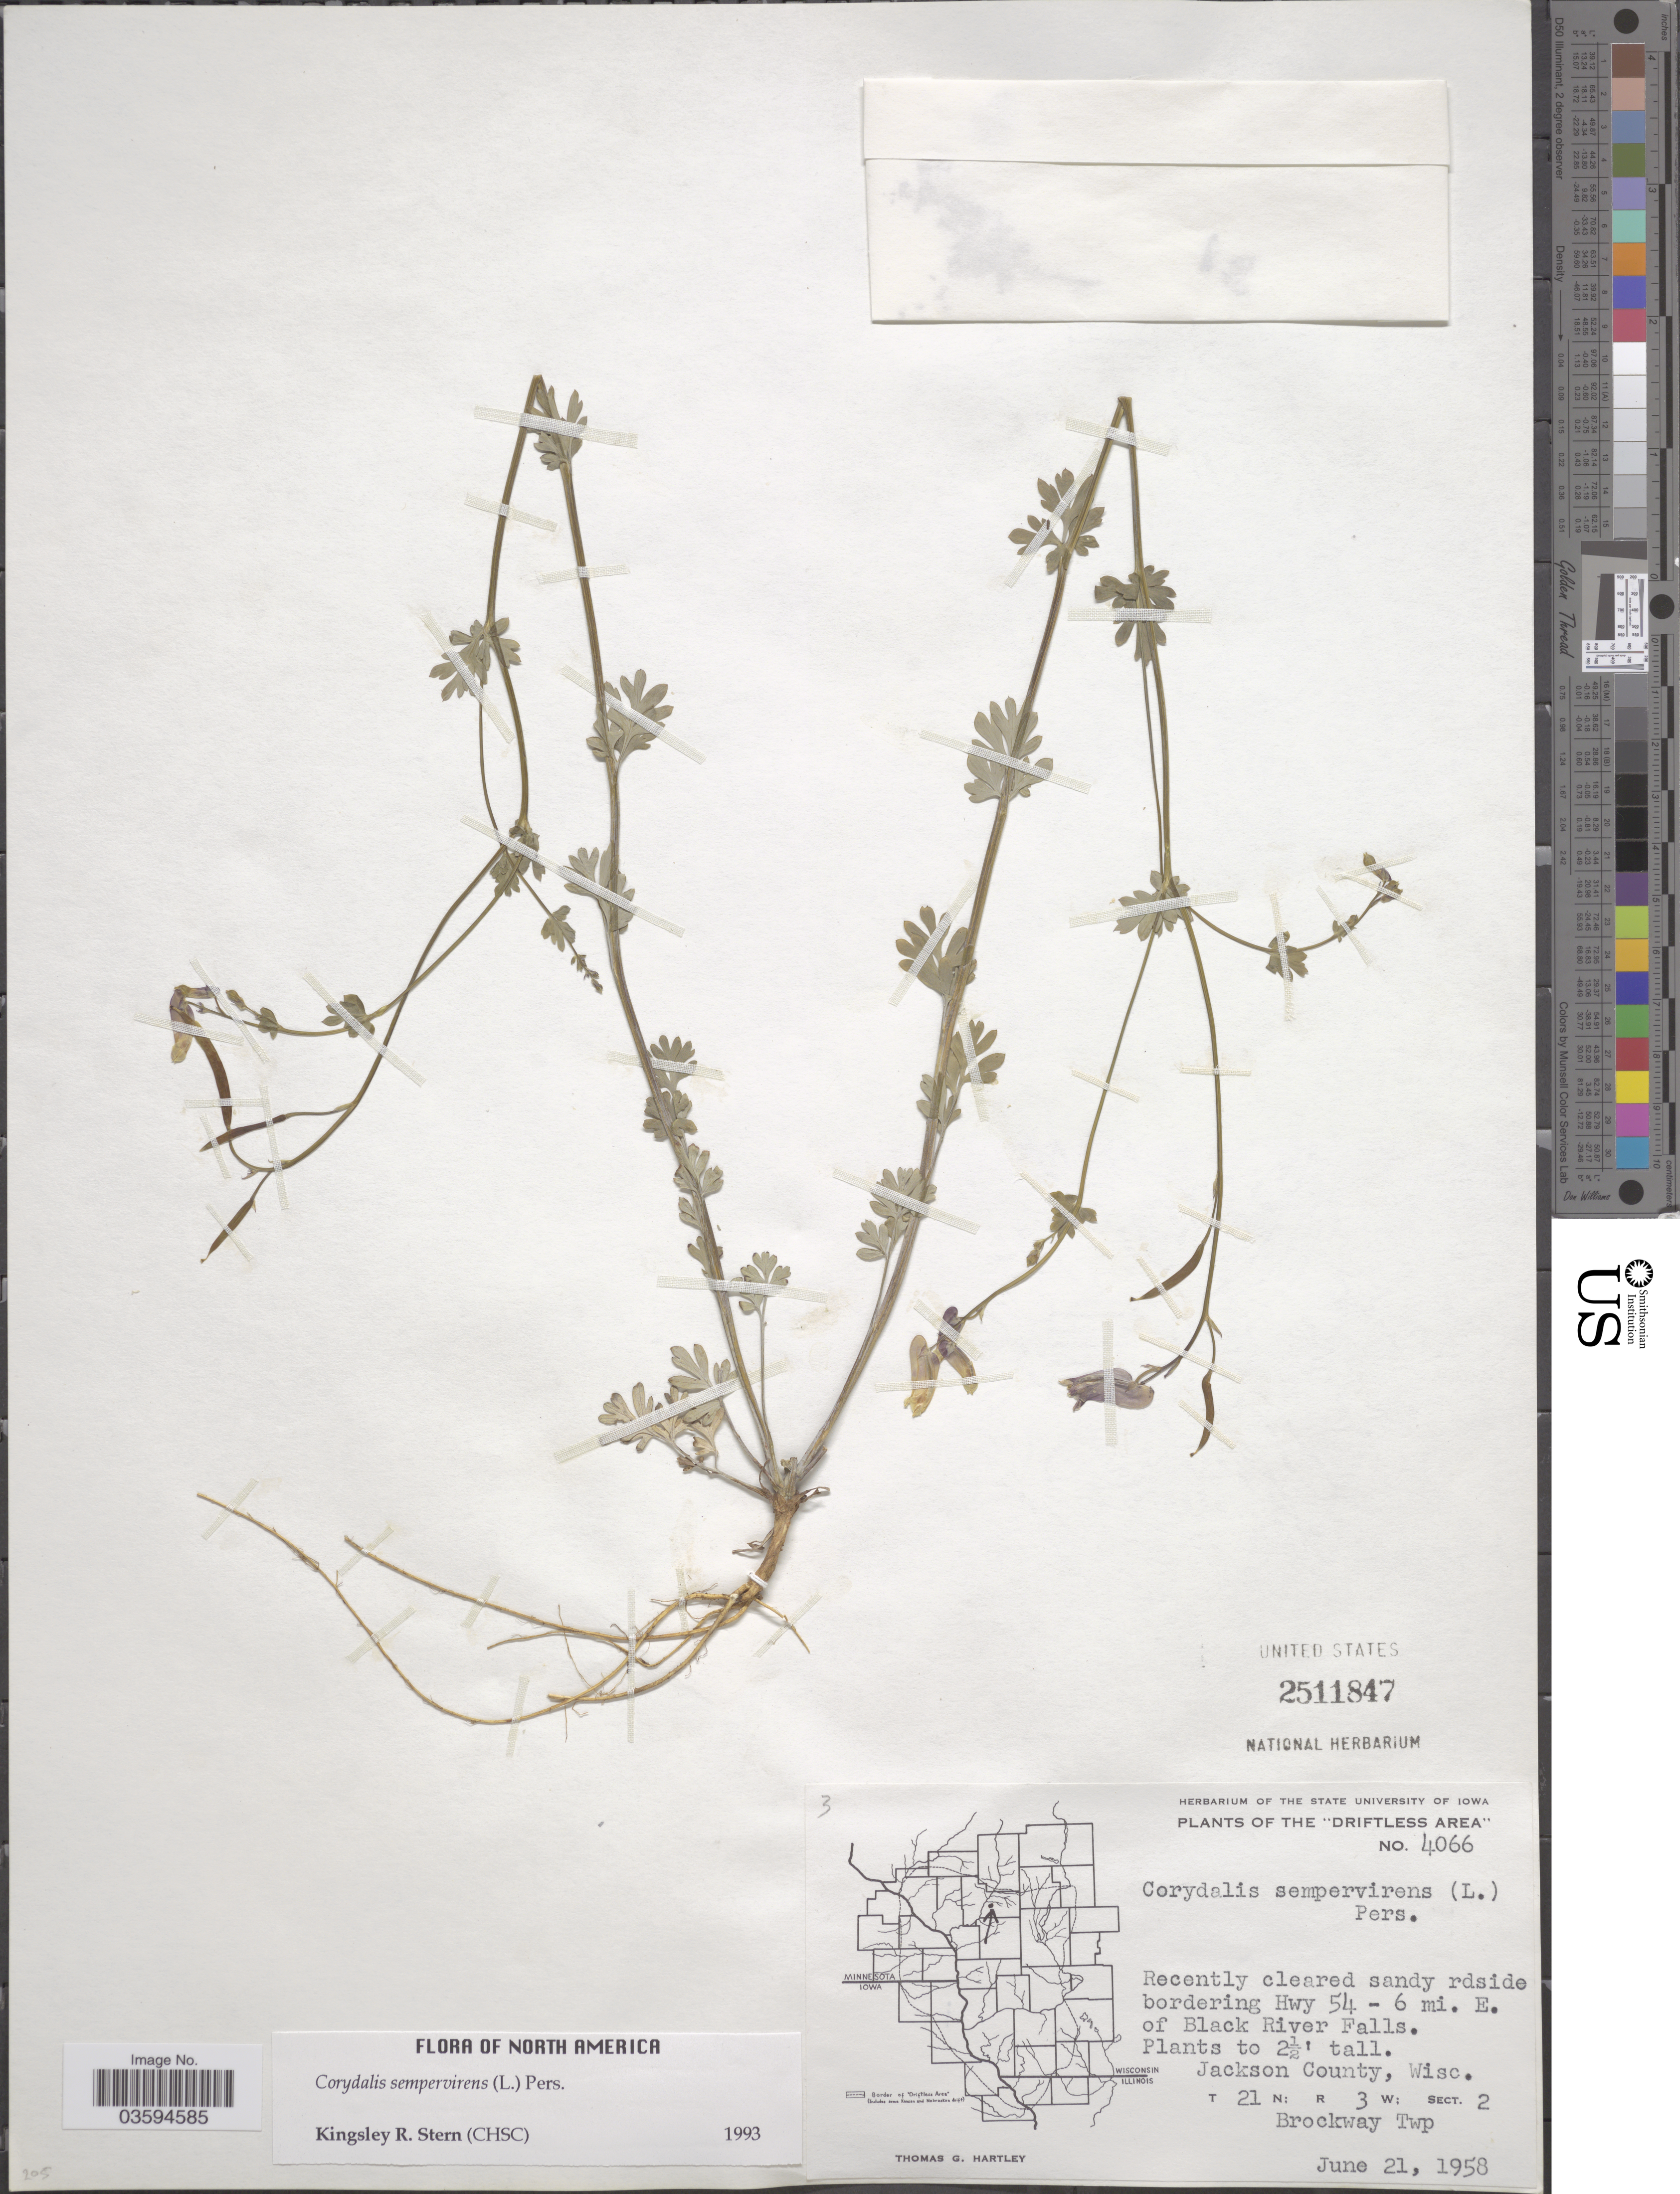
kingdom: Plantae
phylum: Tracheophyta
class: Magnoliopsida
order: Ranunculales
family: Papaveraceae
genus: Capnoides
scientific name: Capnoides sempervirens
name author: (L.) Borkh.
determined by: Strong, M. T., (US), Smithsonian Institution - National Museum of Natural History (UNITED STATES)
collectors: T. G. Hartley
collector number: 4066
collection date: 1958-06-21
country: United States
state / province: Wisconsin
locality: The 'Driftless Area'. Recently cleared sandy rdside bordering Hwy 54 - 6 mi. E. of Black River Falls. Jackson County. T 21 N: R 3 W: Sect. 2. Brockway Twp.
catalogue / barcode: US 2511847